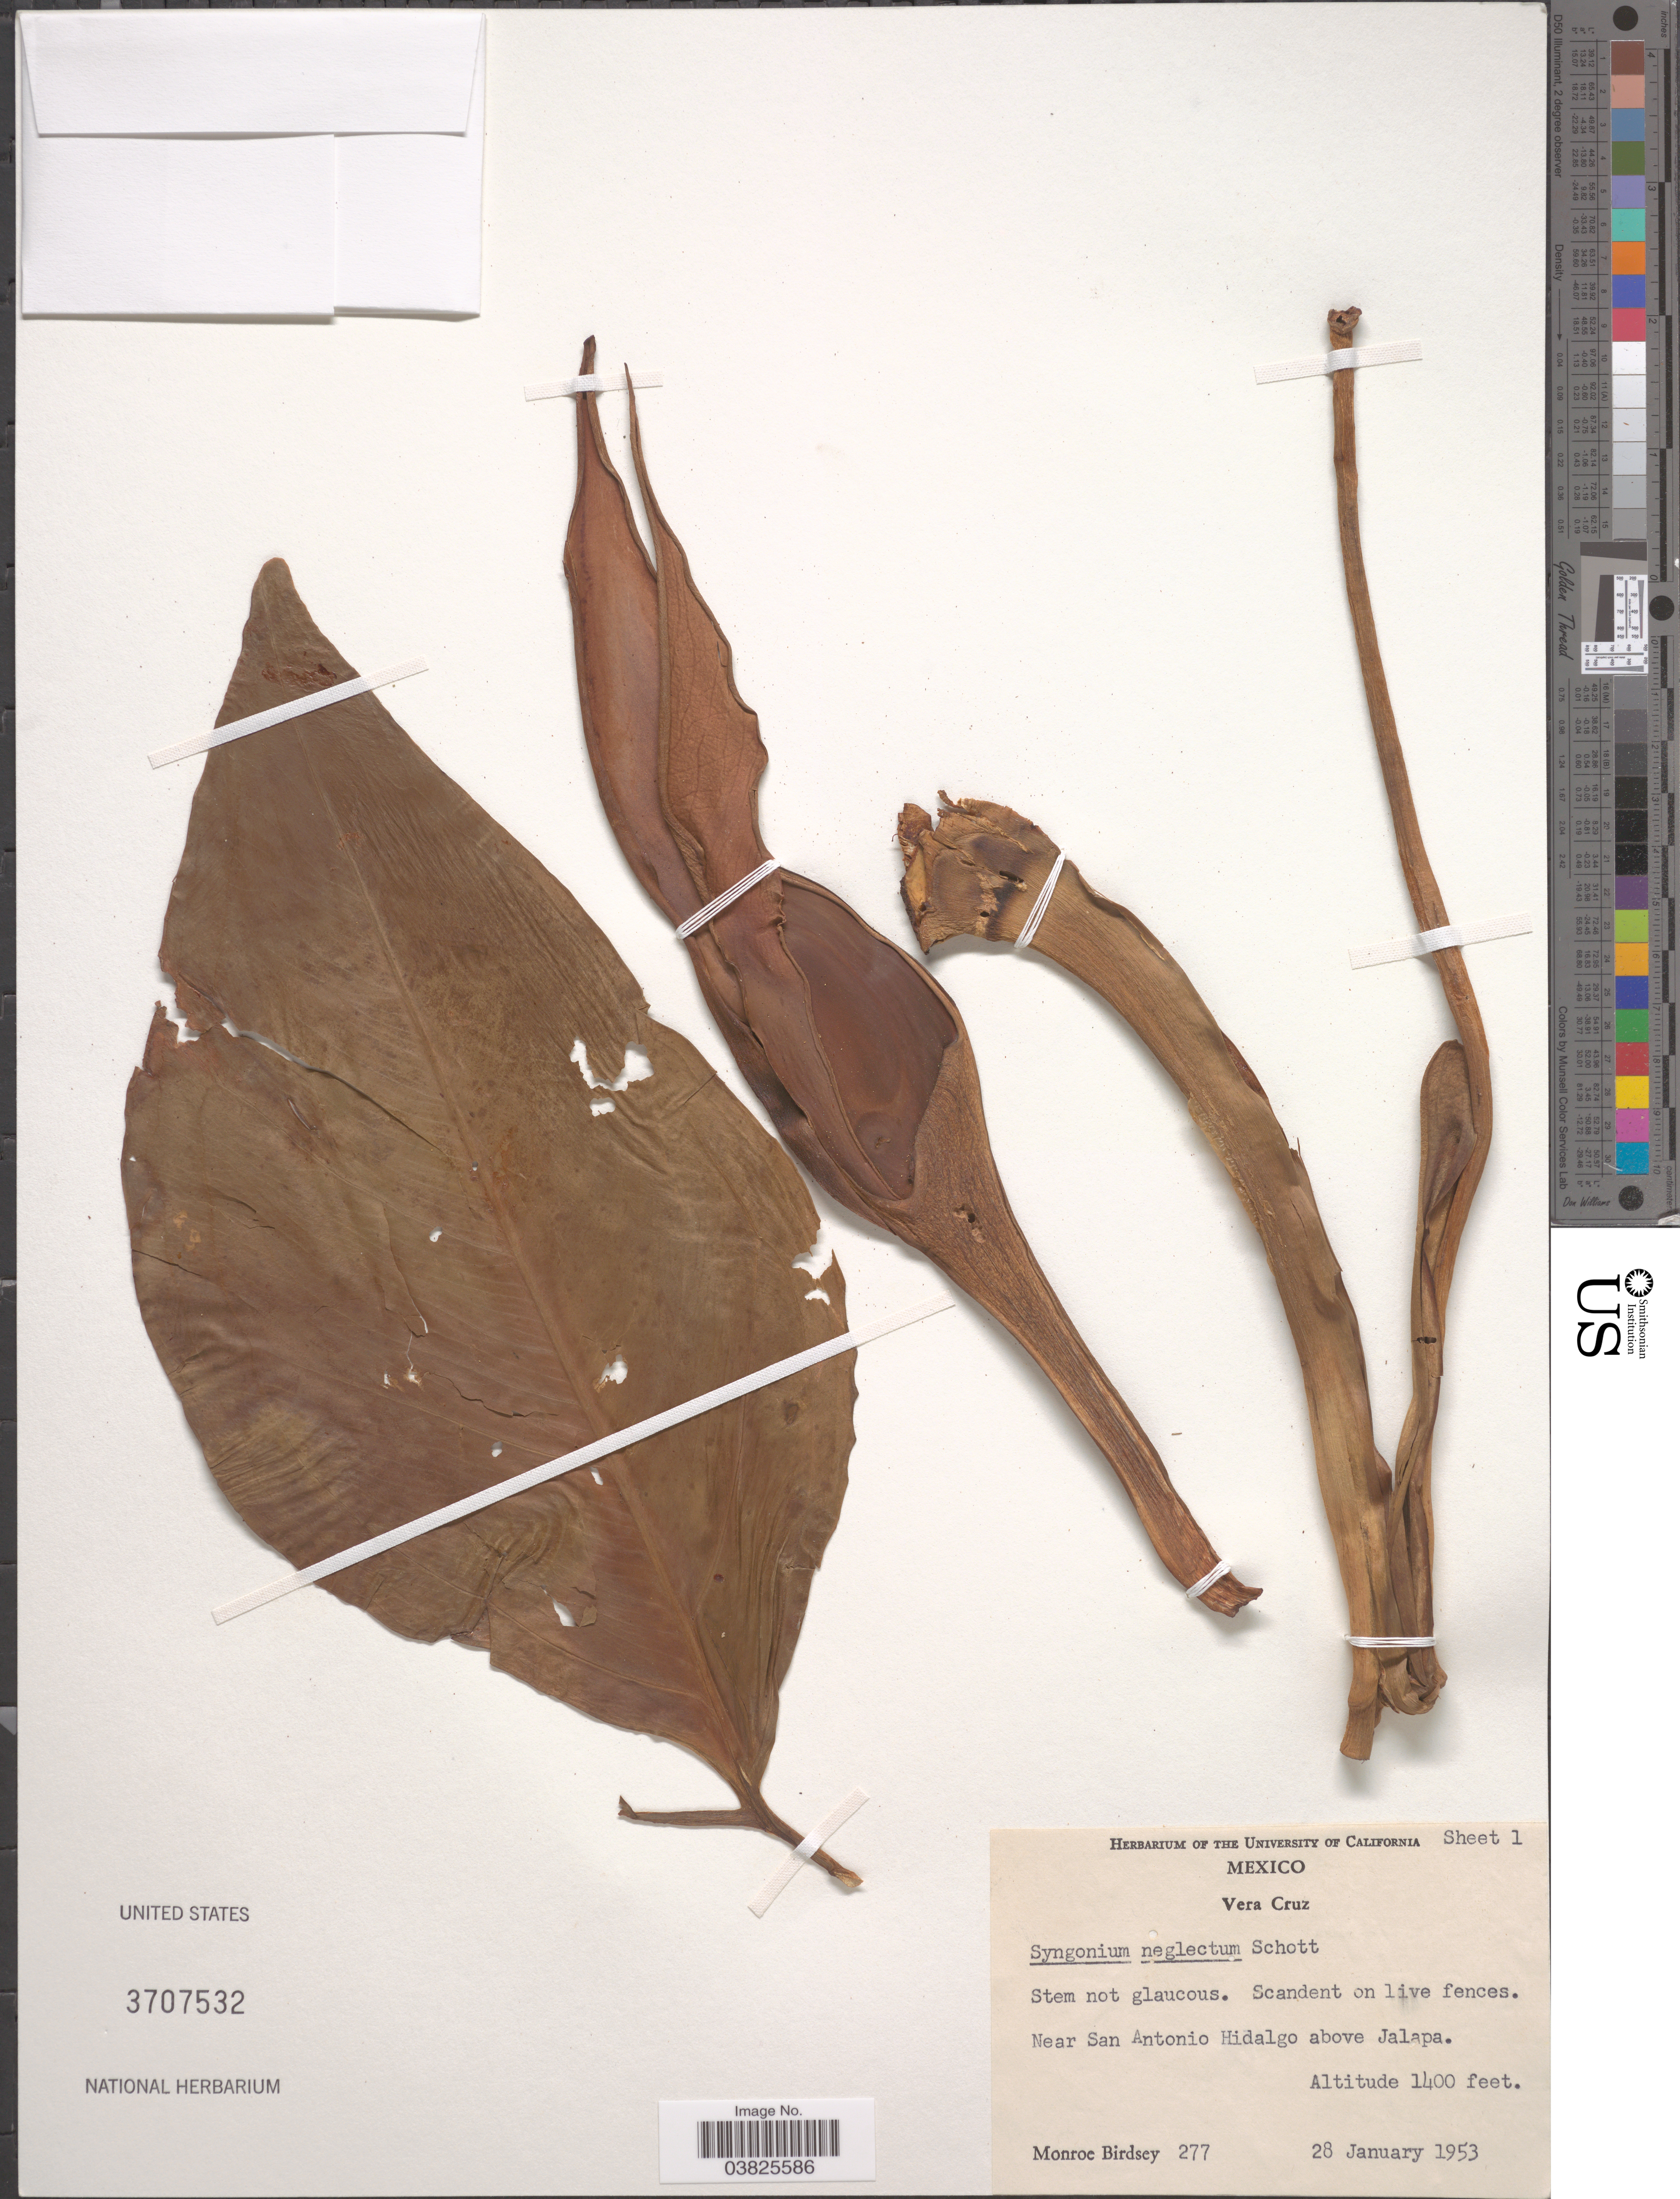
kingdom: Plantae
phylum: Tracheophyta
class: Liliopsida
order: Alismatales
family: Araceae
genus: Syngonium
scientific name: Syngonium neglectum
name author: Schott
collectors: M. Birdsey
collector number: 277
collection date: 1953-01-28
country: Mexico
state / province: Veracruz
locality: Vera Cruz. Near San Antonio Hidalgo above Jalapa.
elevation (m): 427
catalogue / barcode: US 3707532